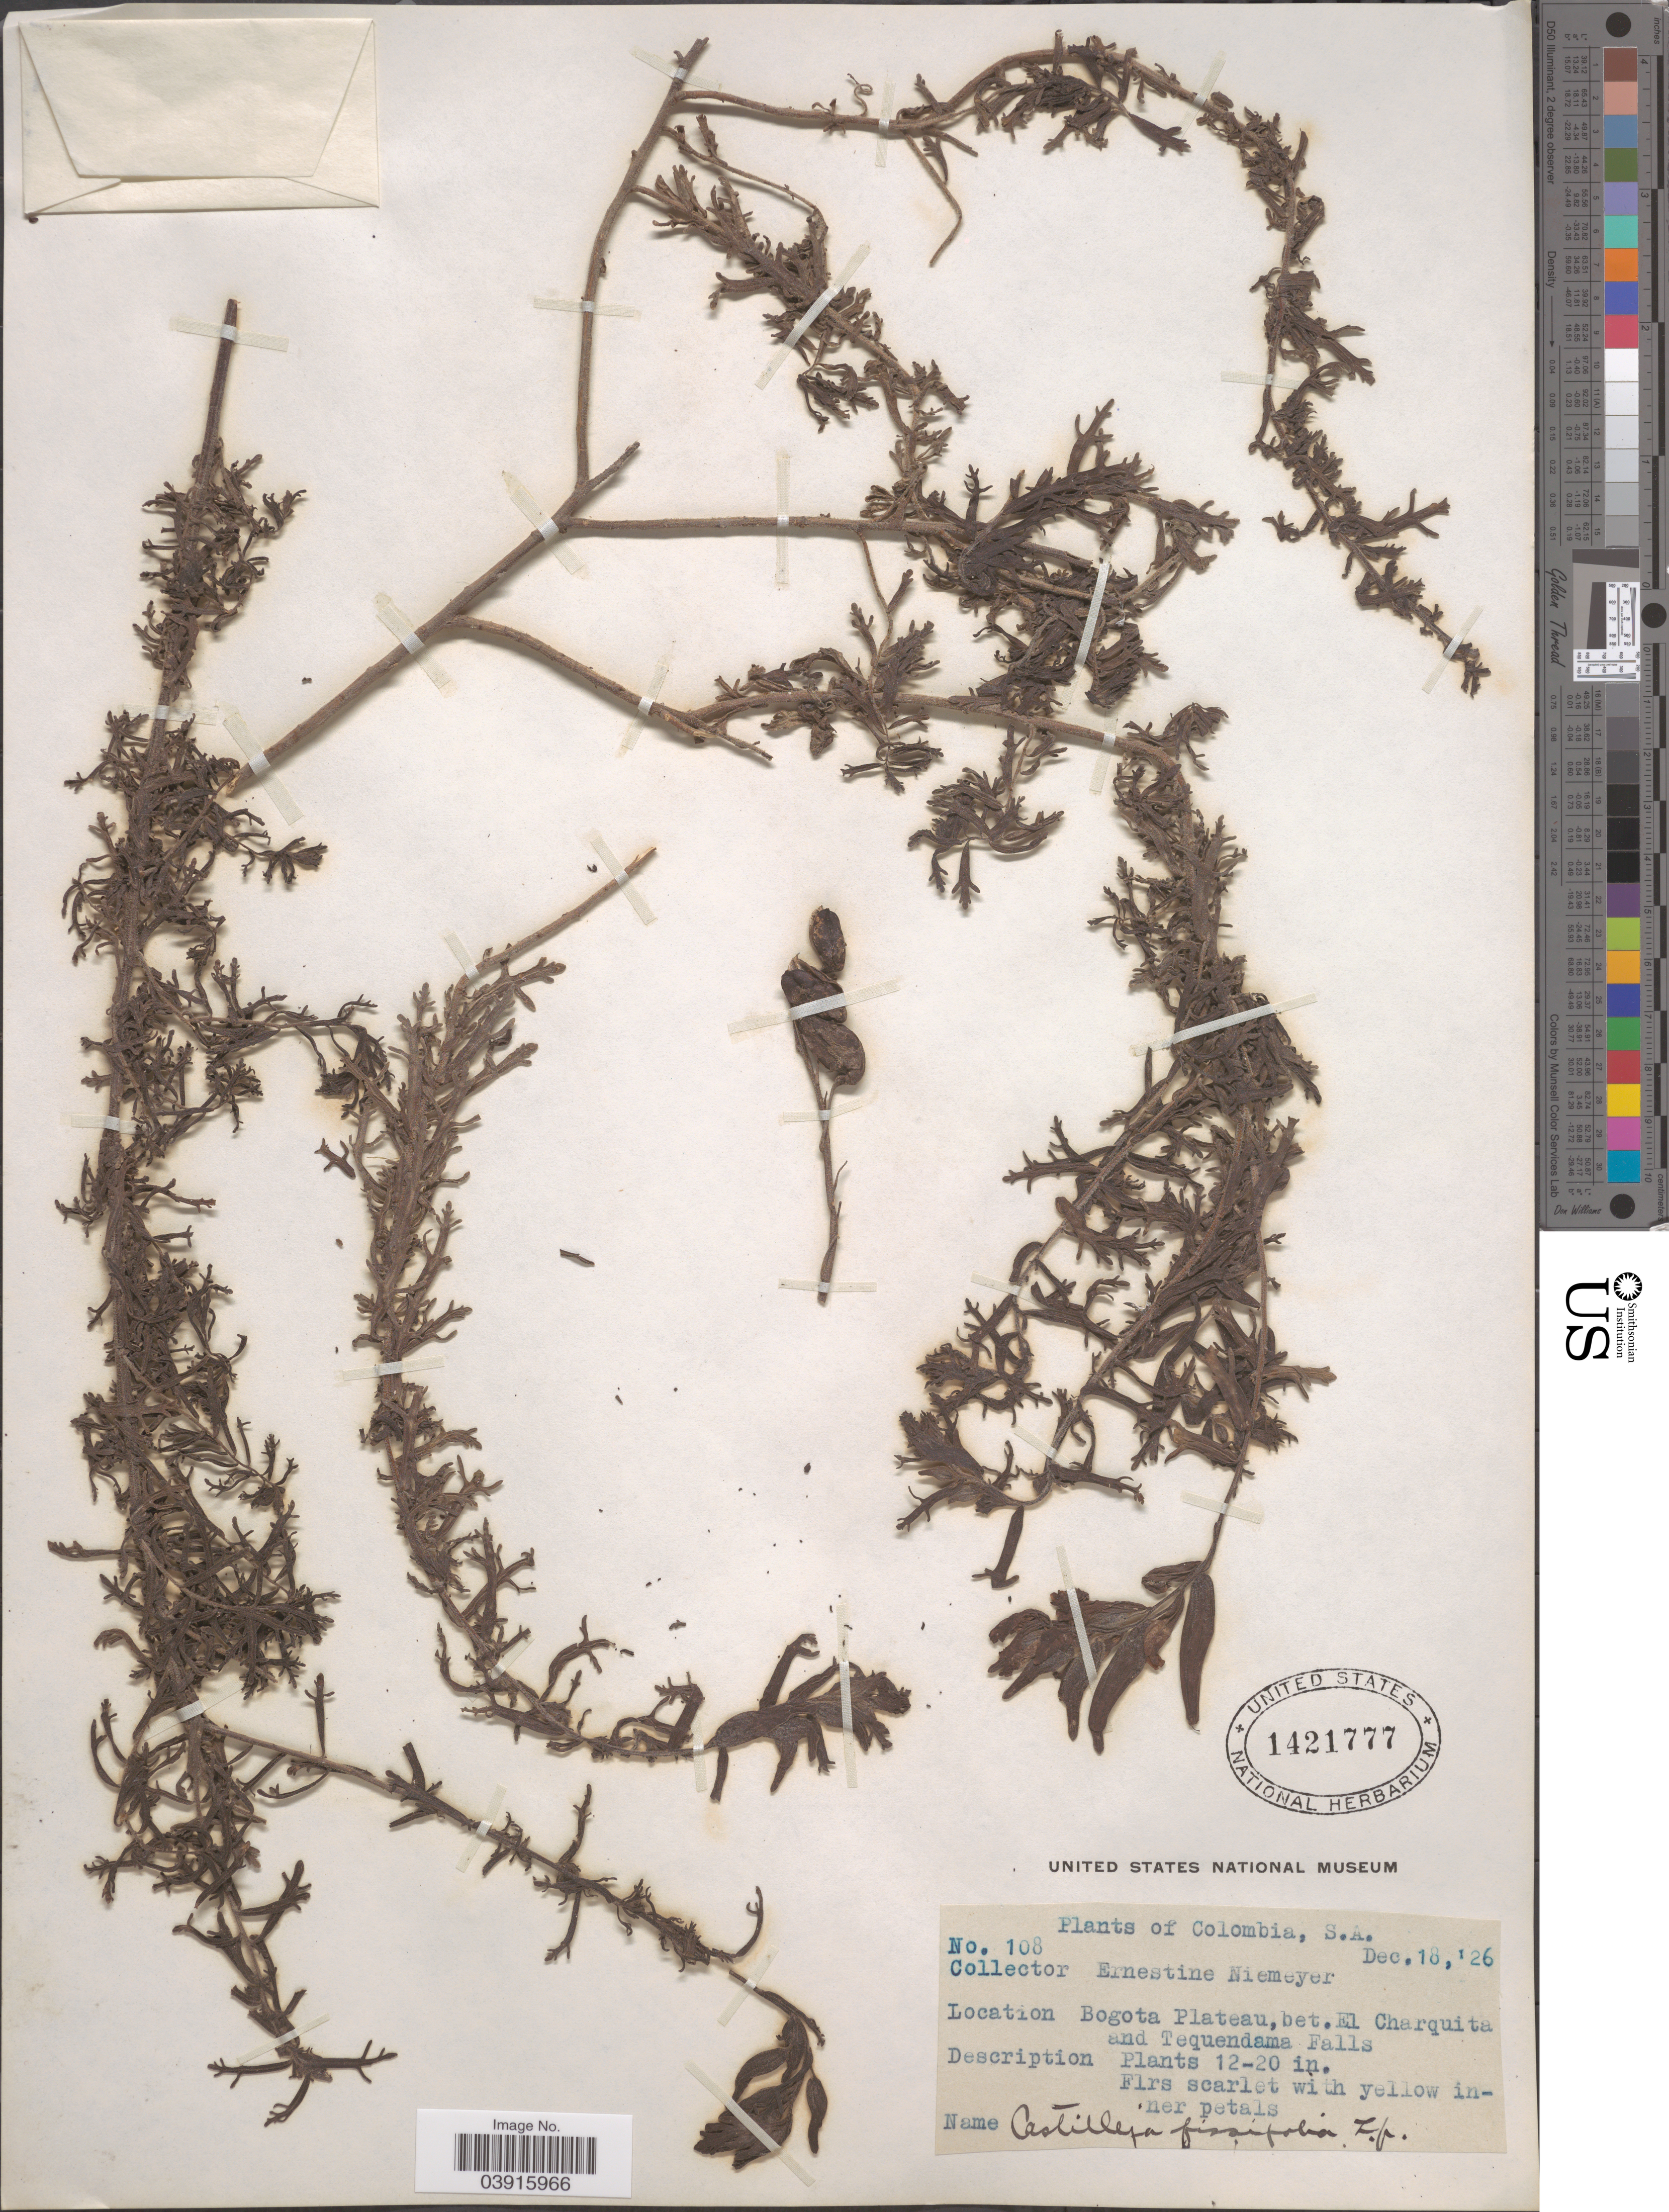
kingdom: Plantae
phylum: Tracheophyta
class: Magnoliopsida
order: Lamiales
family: Orobanchaceae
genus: Castilleja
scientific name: Castilleja divaricata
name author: Benth.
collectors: E. H. Niemeyer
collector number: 108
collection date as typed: Transcribed d/m/y: 18/12/26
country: Colombia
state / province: Bogota D.C.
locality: Bogota Plateau, bet. El Charquita and Tequendama Falls.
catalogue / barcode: US 1421777